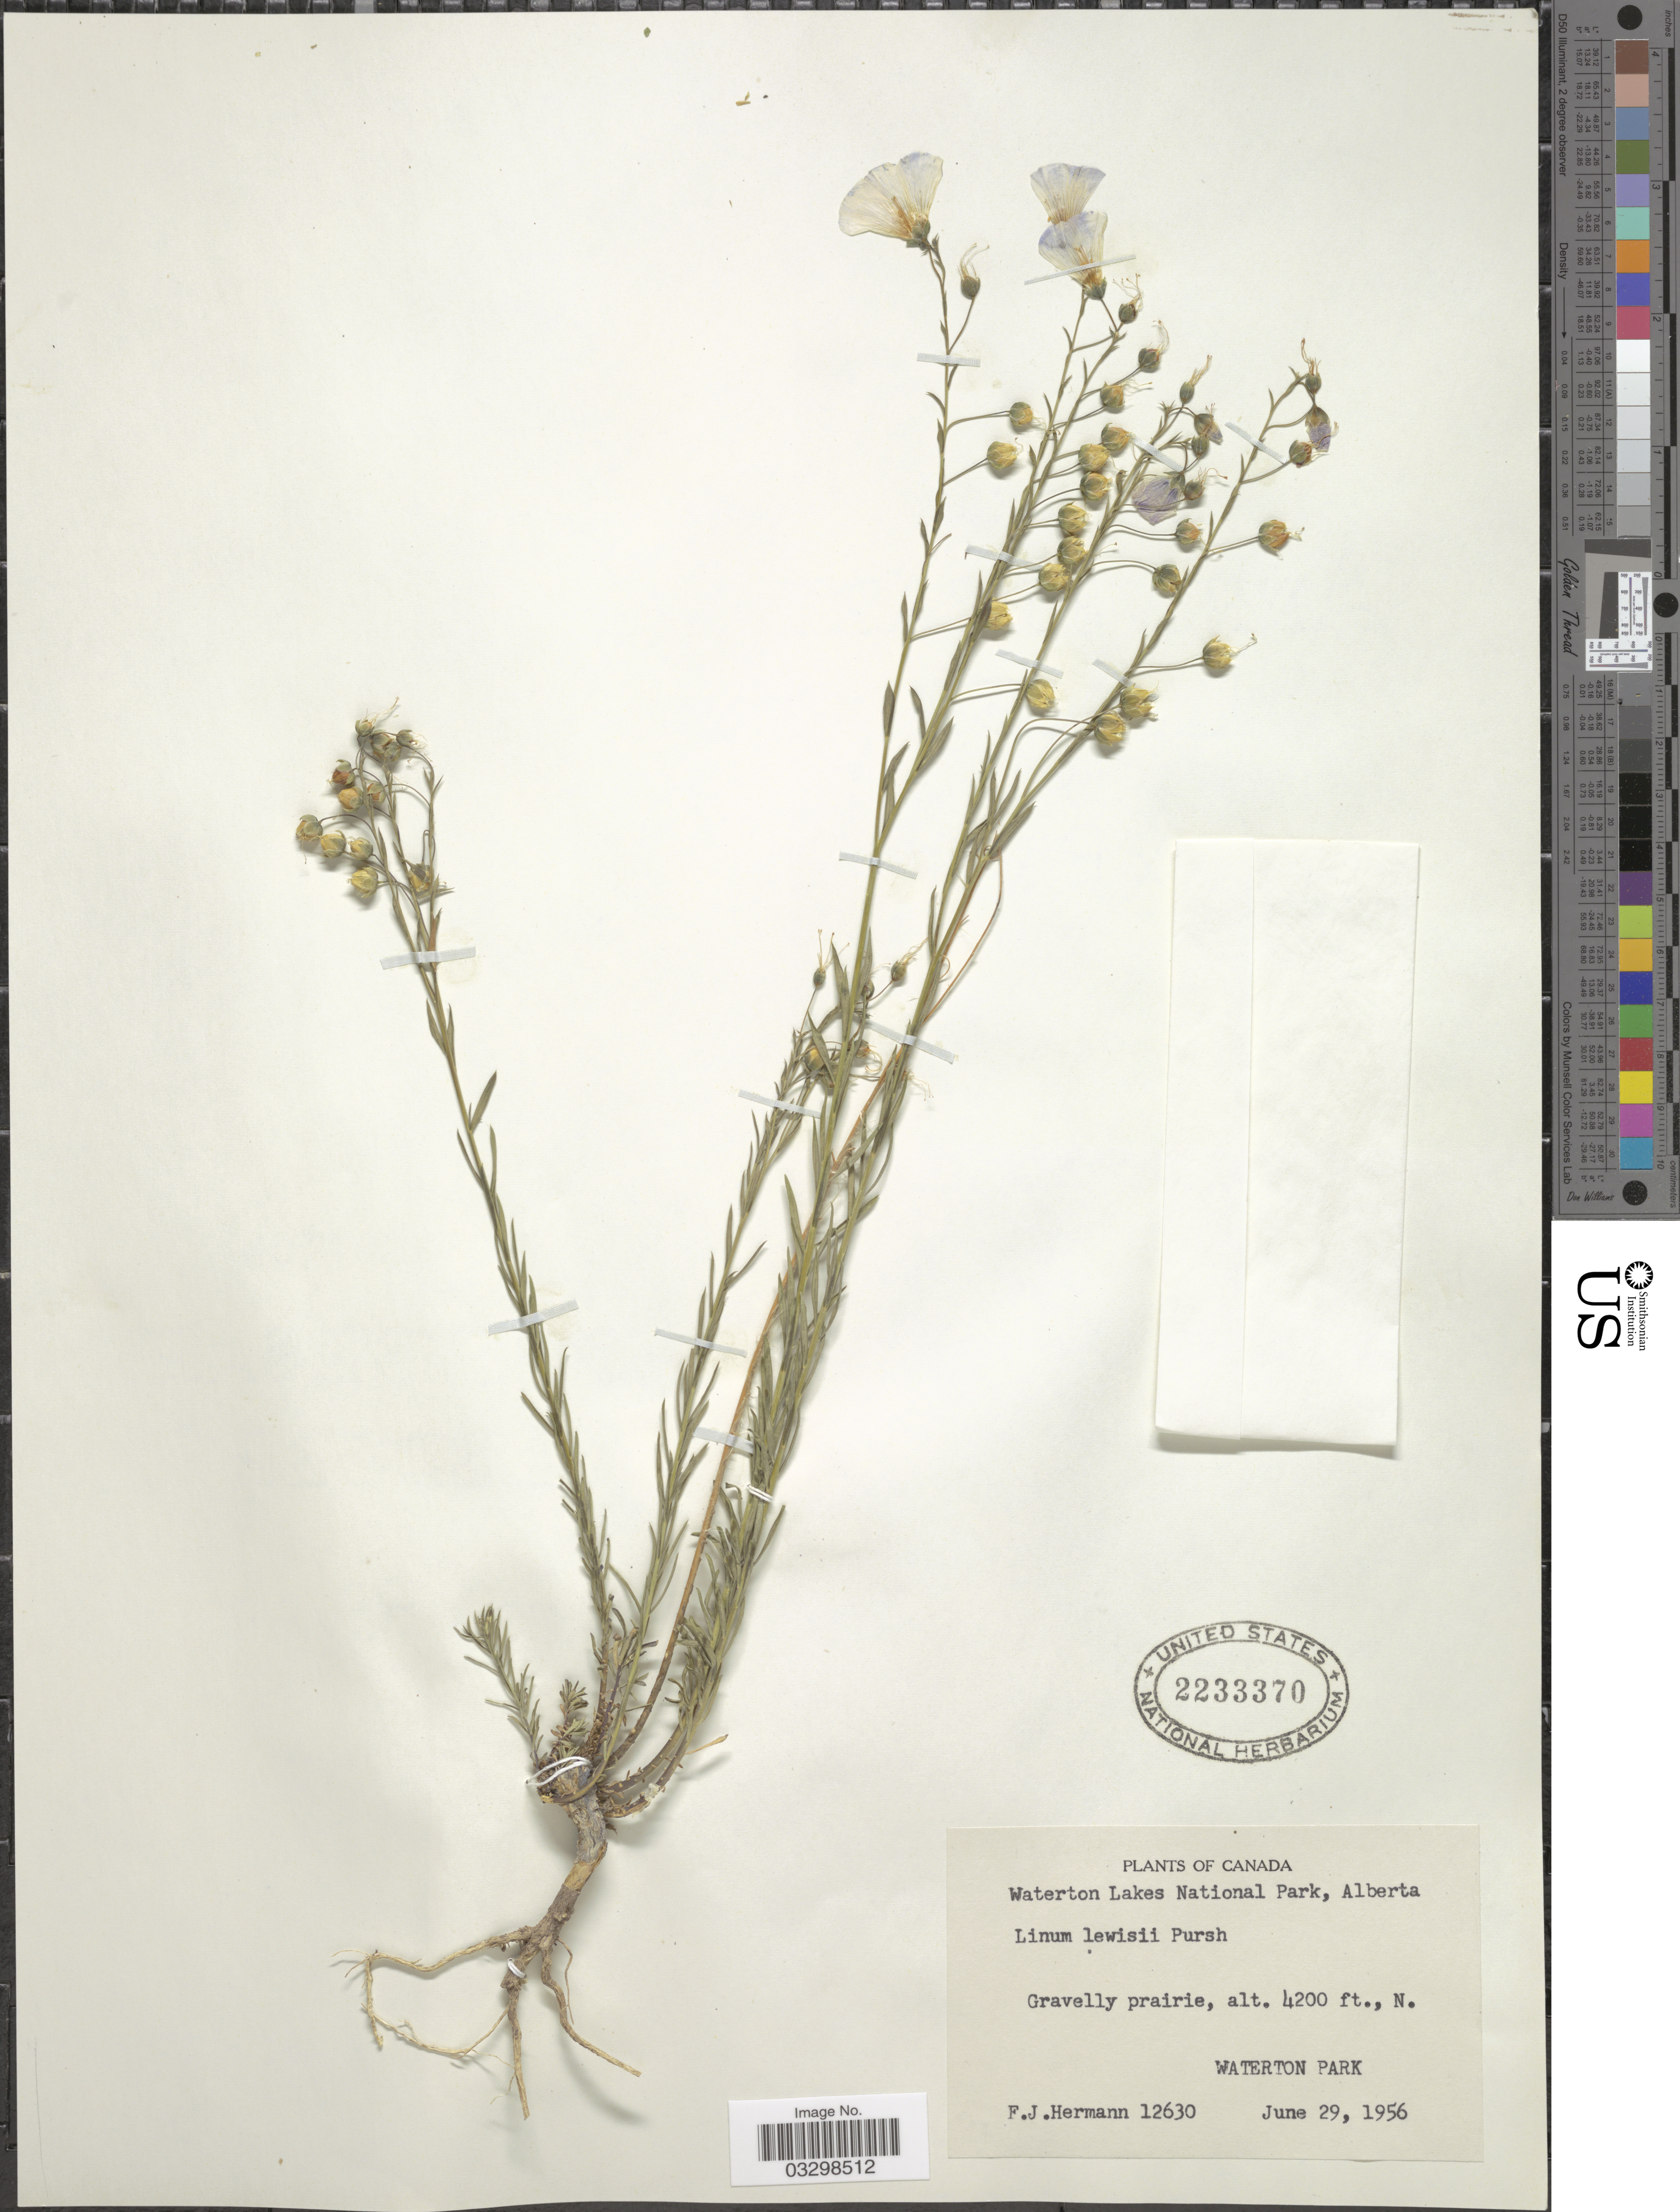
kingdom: Plantae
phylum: Tracheophyta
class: Magnoliopsida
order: Malpighiales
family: Linaceae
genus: Linum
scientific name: Linum lewisii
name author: Pursh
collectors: F. J. Hermann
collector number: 12630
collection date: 1959-06-29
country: Canada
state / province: Alberta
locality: Waterton Lakes National Park. Waterton Park.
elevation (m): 1280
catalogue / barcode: US 2233370